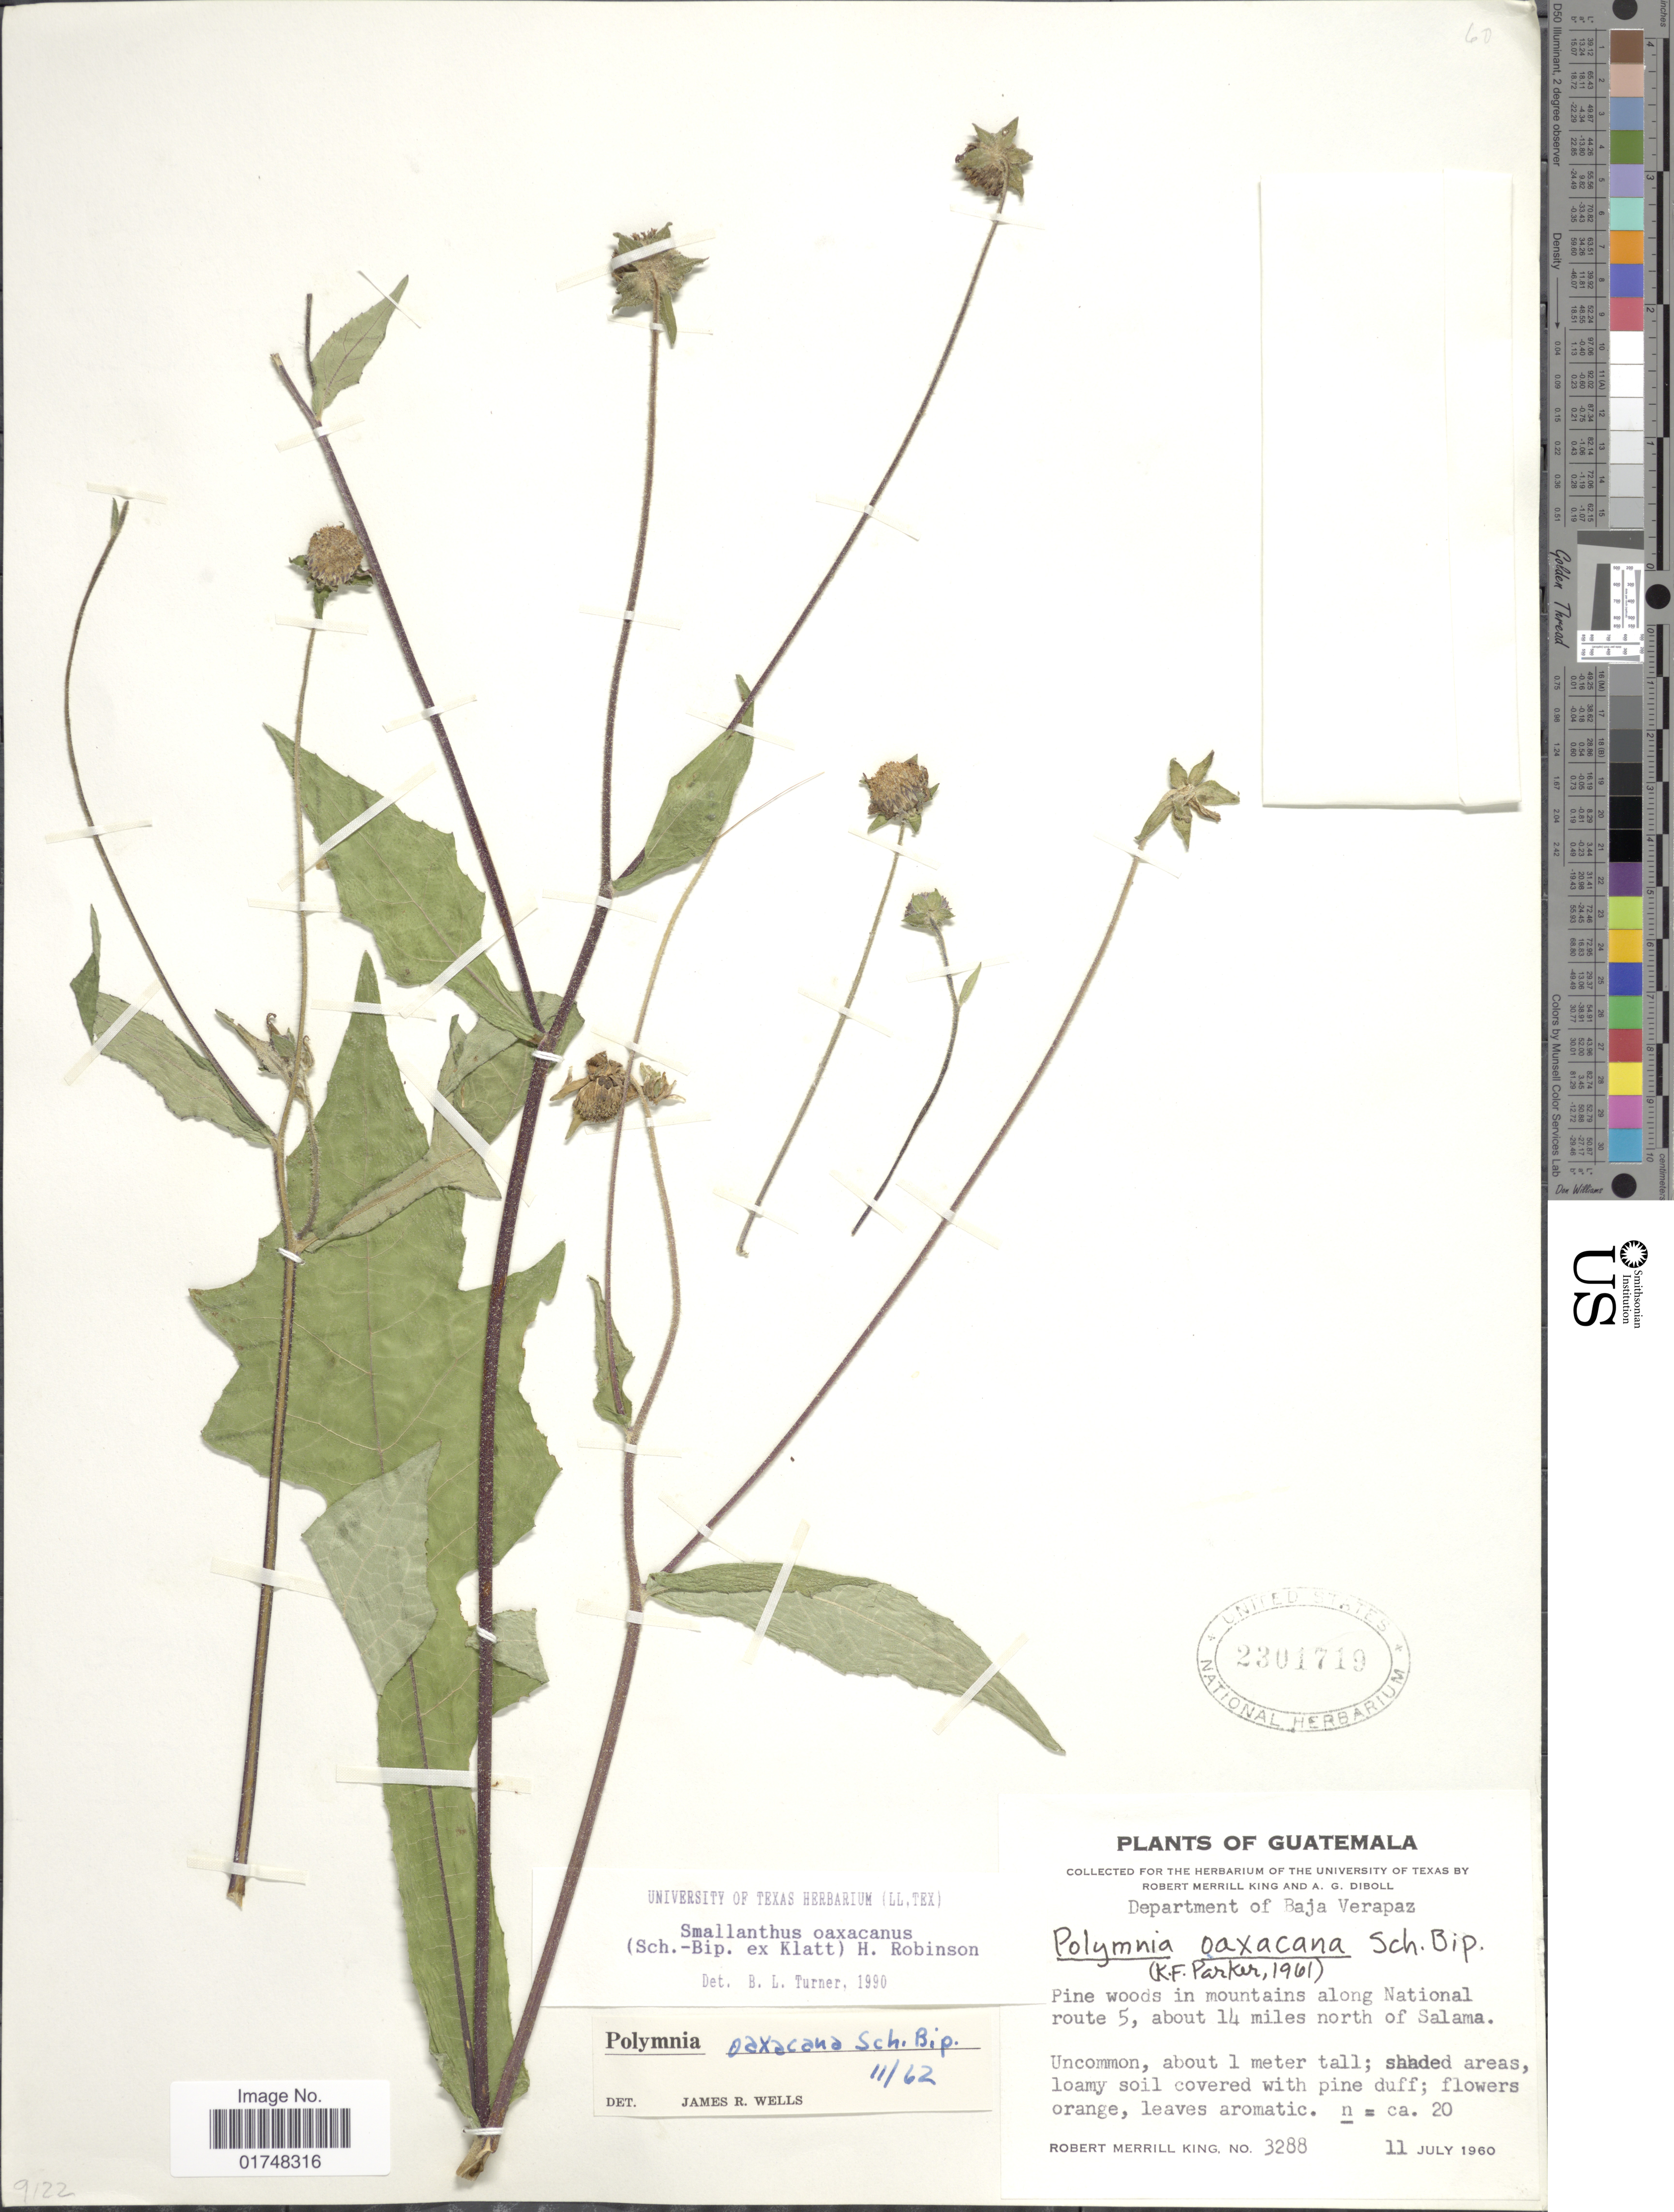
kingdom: Plantae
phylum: Tracheophyta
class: Magnoliopsida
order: Asterales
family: Asteraceae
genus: Smallanthus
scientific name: Smallanthus oaxacanus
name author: (Sch. Bip. ex Klatt) H. Rob.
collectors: R. M. King & A. Diboll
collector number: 3288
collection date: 1960-07-11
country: Guatemala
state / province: Baja Verapaz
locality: Mountains along National route 5, about 14 miles north of Salama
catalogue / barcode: US 2301719